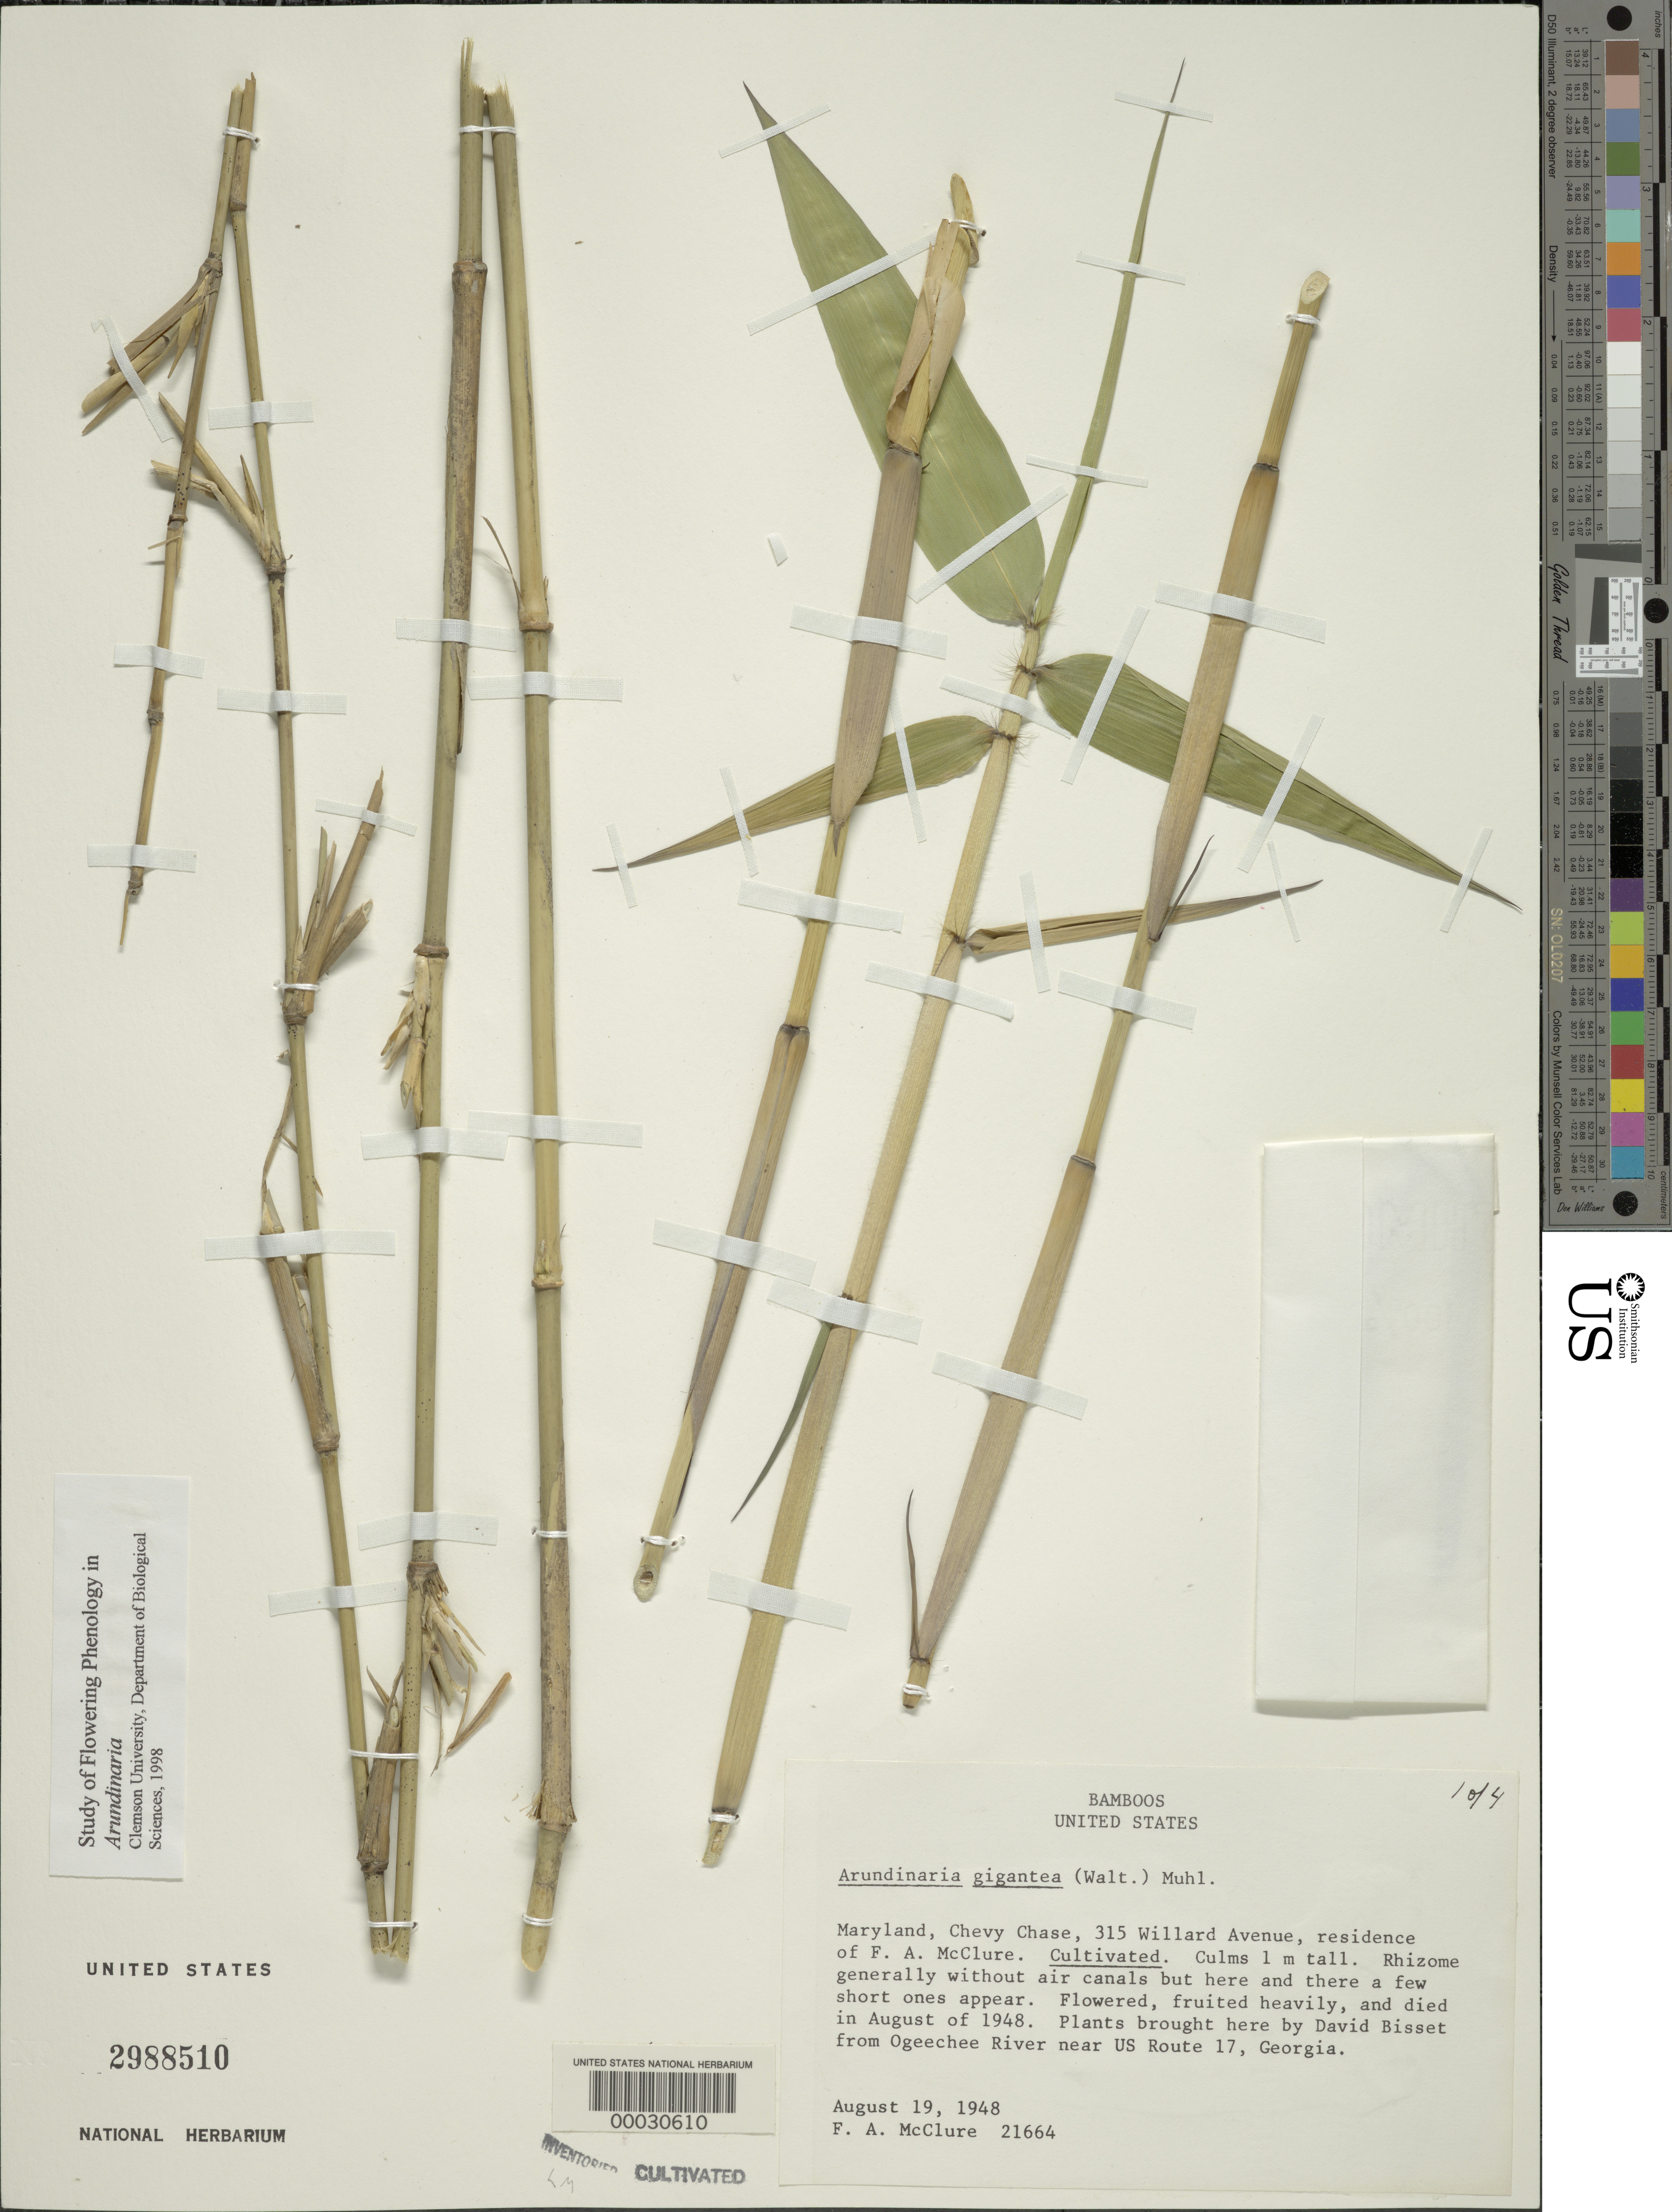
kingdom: Plantae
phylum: Tracheophyta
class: Liliopsida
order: Poales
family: Poaceae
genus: Arundinaria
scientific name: Arundinaria gigantea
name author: (Walter) Muhl.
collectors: F. A. McClure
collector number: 21664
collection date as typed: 19 Aug 1948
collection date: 1948-08-19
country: United States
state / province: Maryland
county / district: Montgomery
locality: Chevy Chase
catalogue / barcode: US 2988510